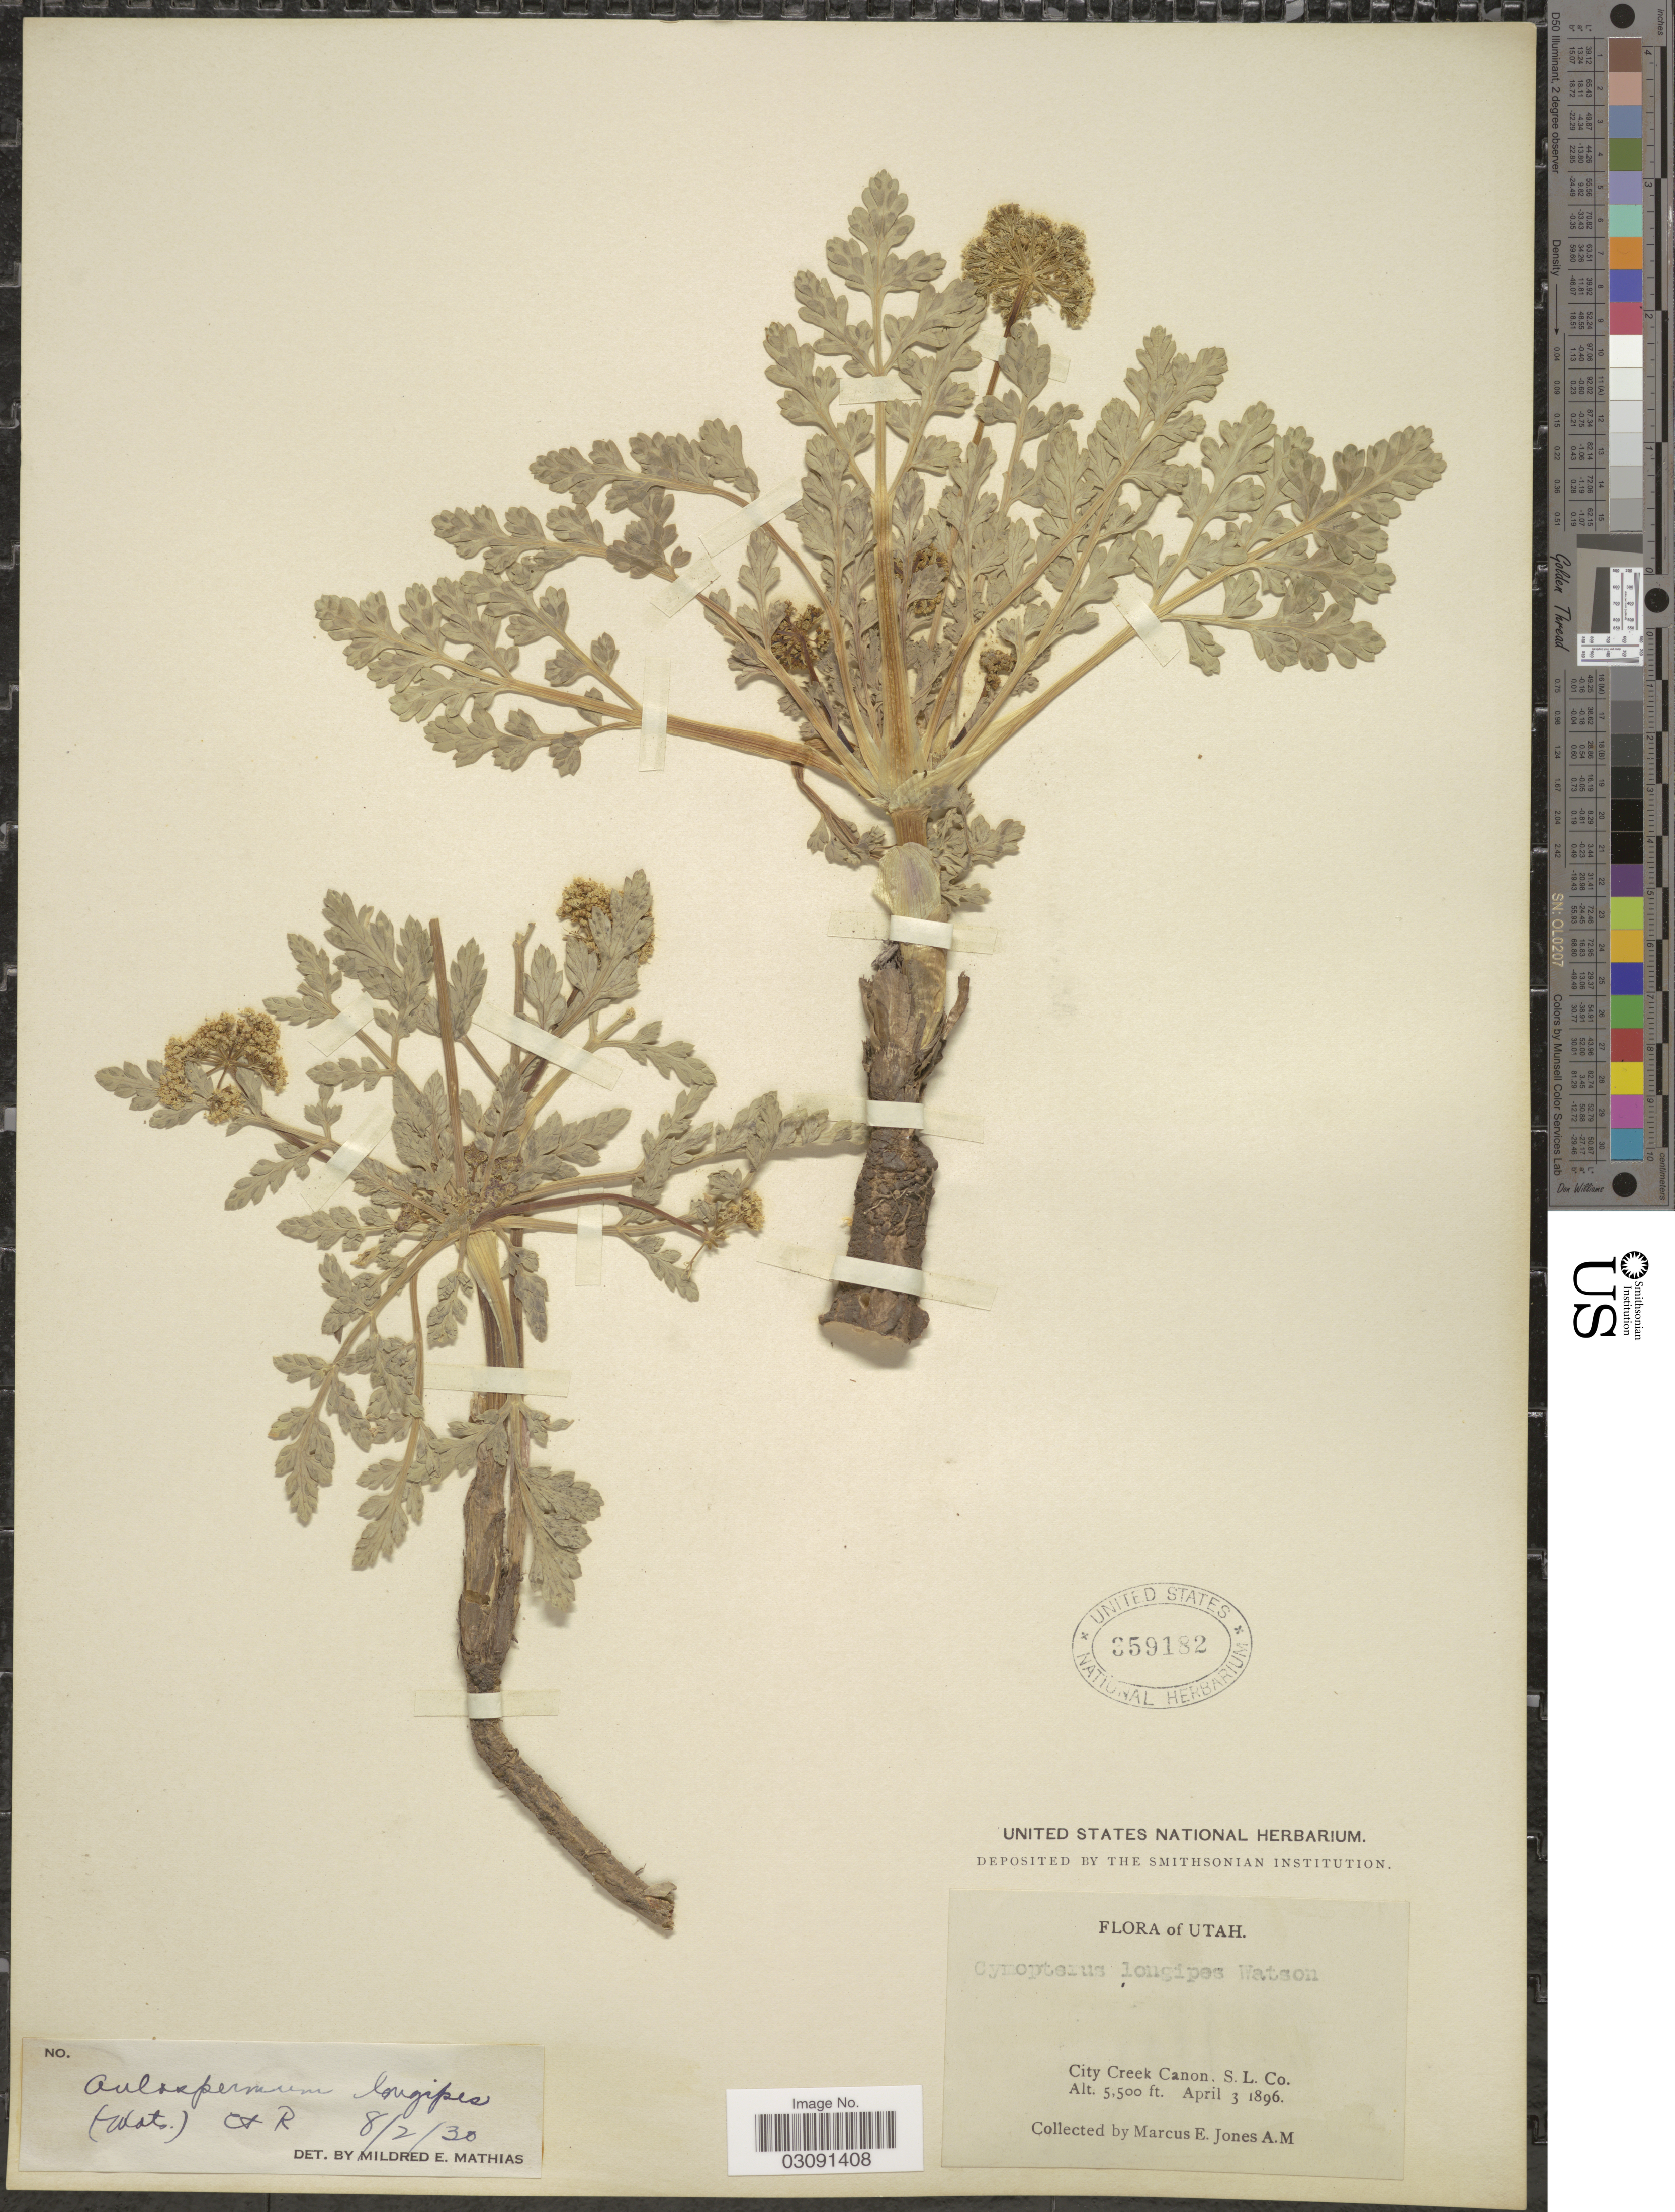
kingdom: Plantae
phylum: Tracheophyta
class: Magnoliopsida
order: Apiales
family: Apiaceae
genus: Cymopterus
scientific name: Cymopterus longipes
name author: S. Watson in C. King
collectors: M. E. Jones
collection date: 1896-04-03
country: United States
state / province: Utah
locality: City Creek Canon. S.L. Co.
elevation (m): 1676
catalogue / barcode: US 359182